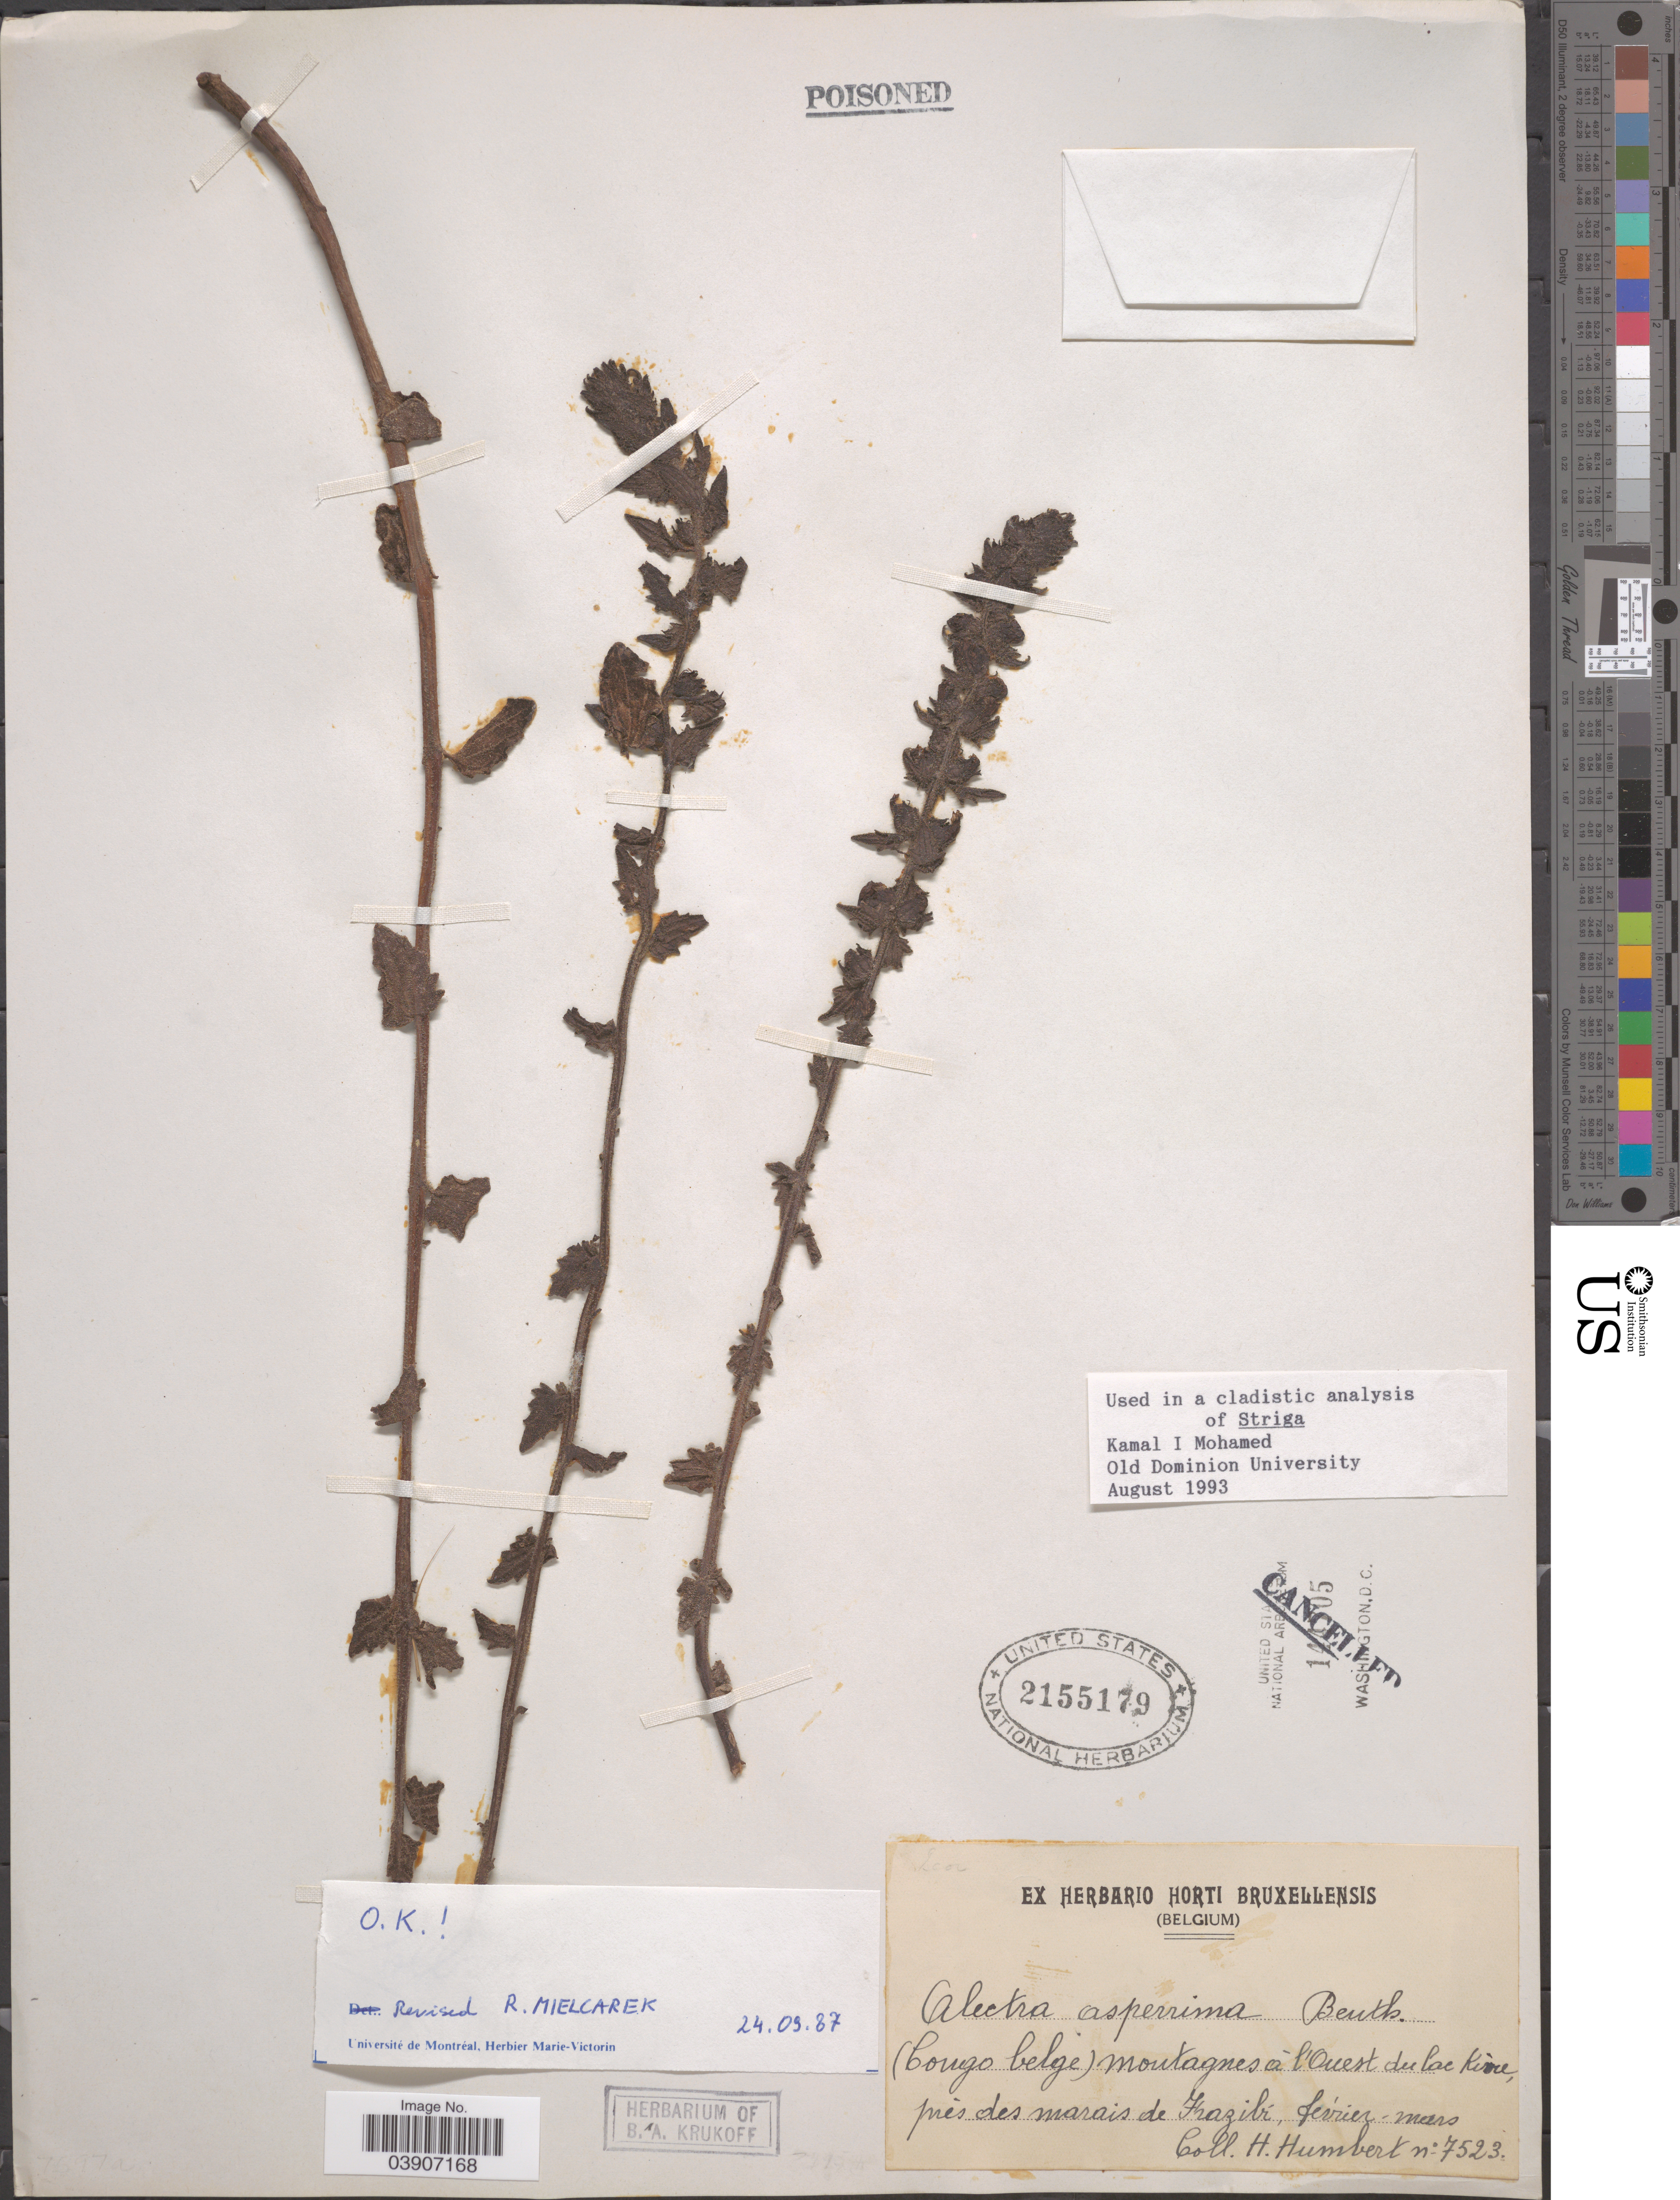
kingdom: Plantae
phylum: Tracheophyta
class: Magnoliopsida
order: Lamiales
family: Orobanchaceae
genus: Alectra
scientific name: Alectra asperrima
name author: Benth. in DC.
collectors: H. Humbert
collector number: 7523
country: Congo, Democratic Republic of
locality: (Congo belge) montagnes à l'Ouest du lac Kivu, près des marais de Kazibi. [interpreted]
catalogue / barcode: US 2155179